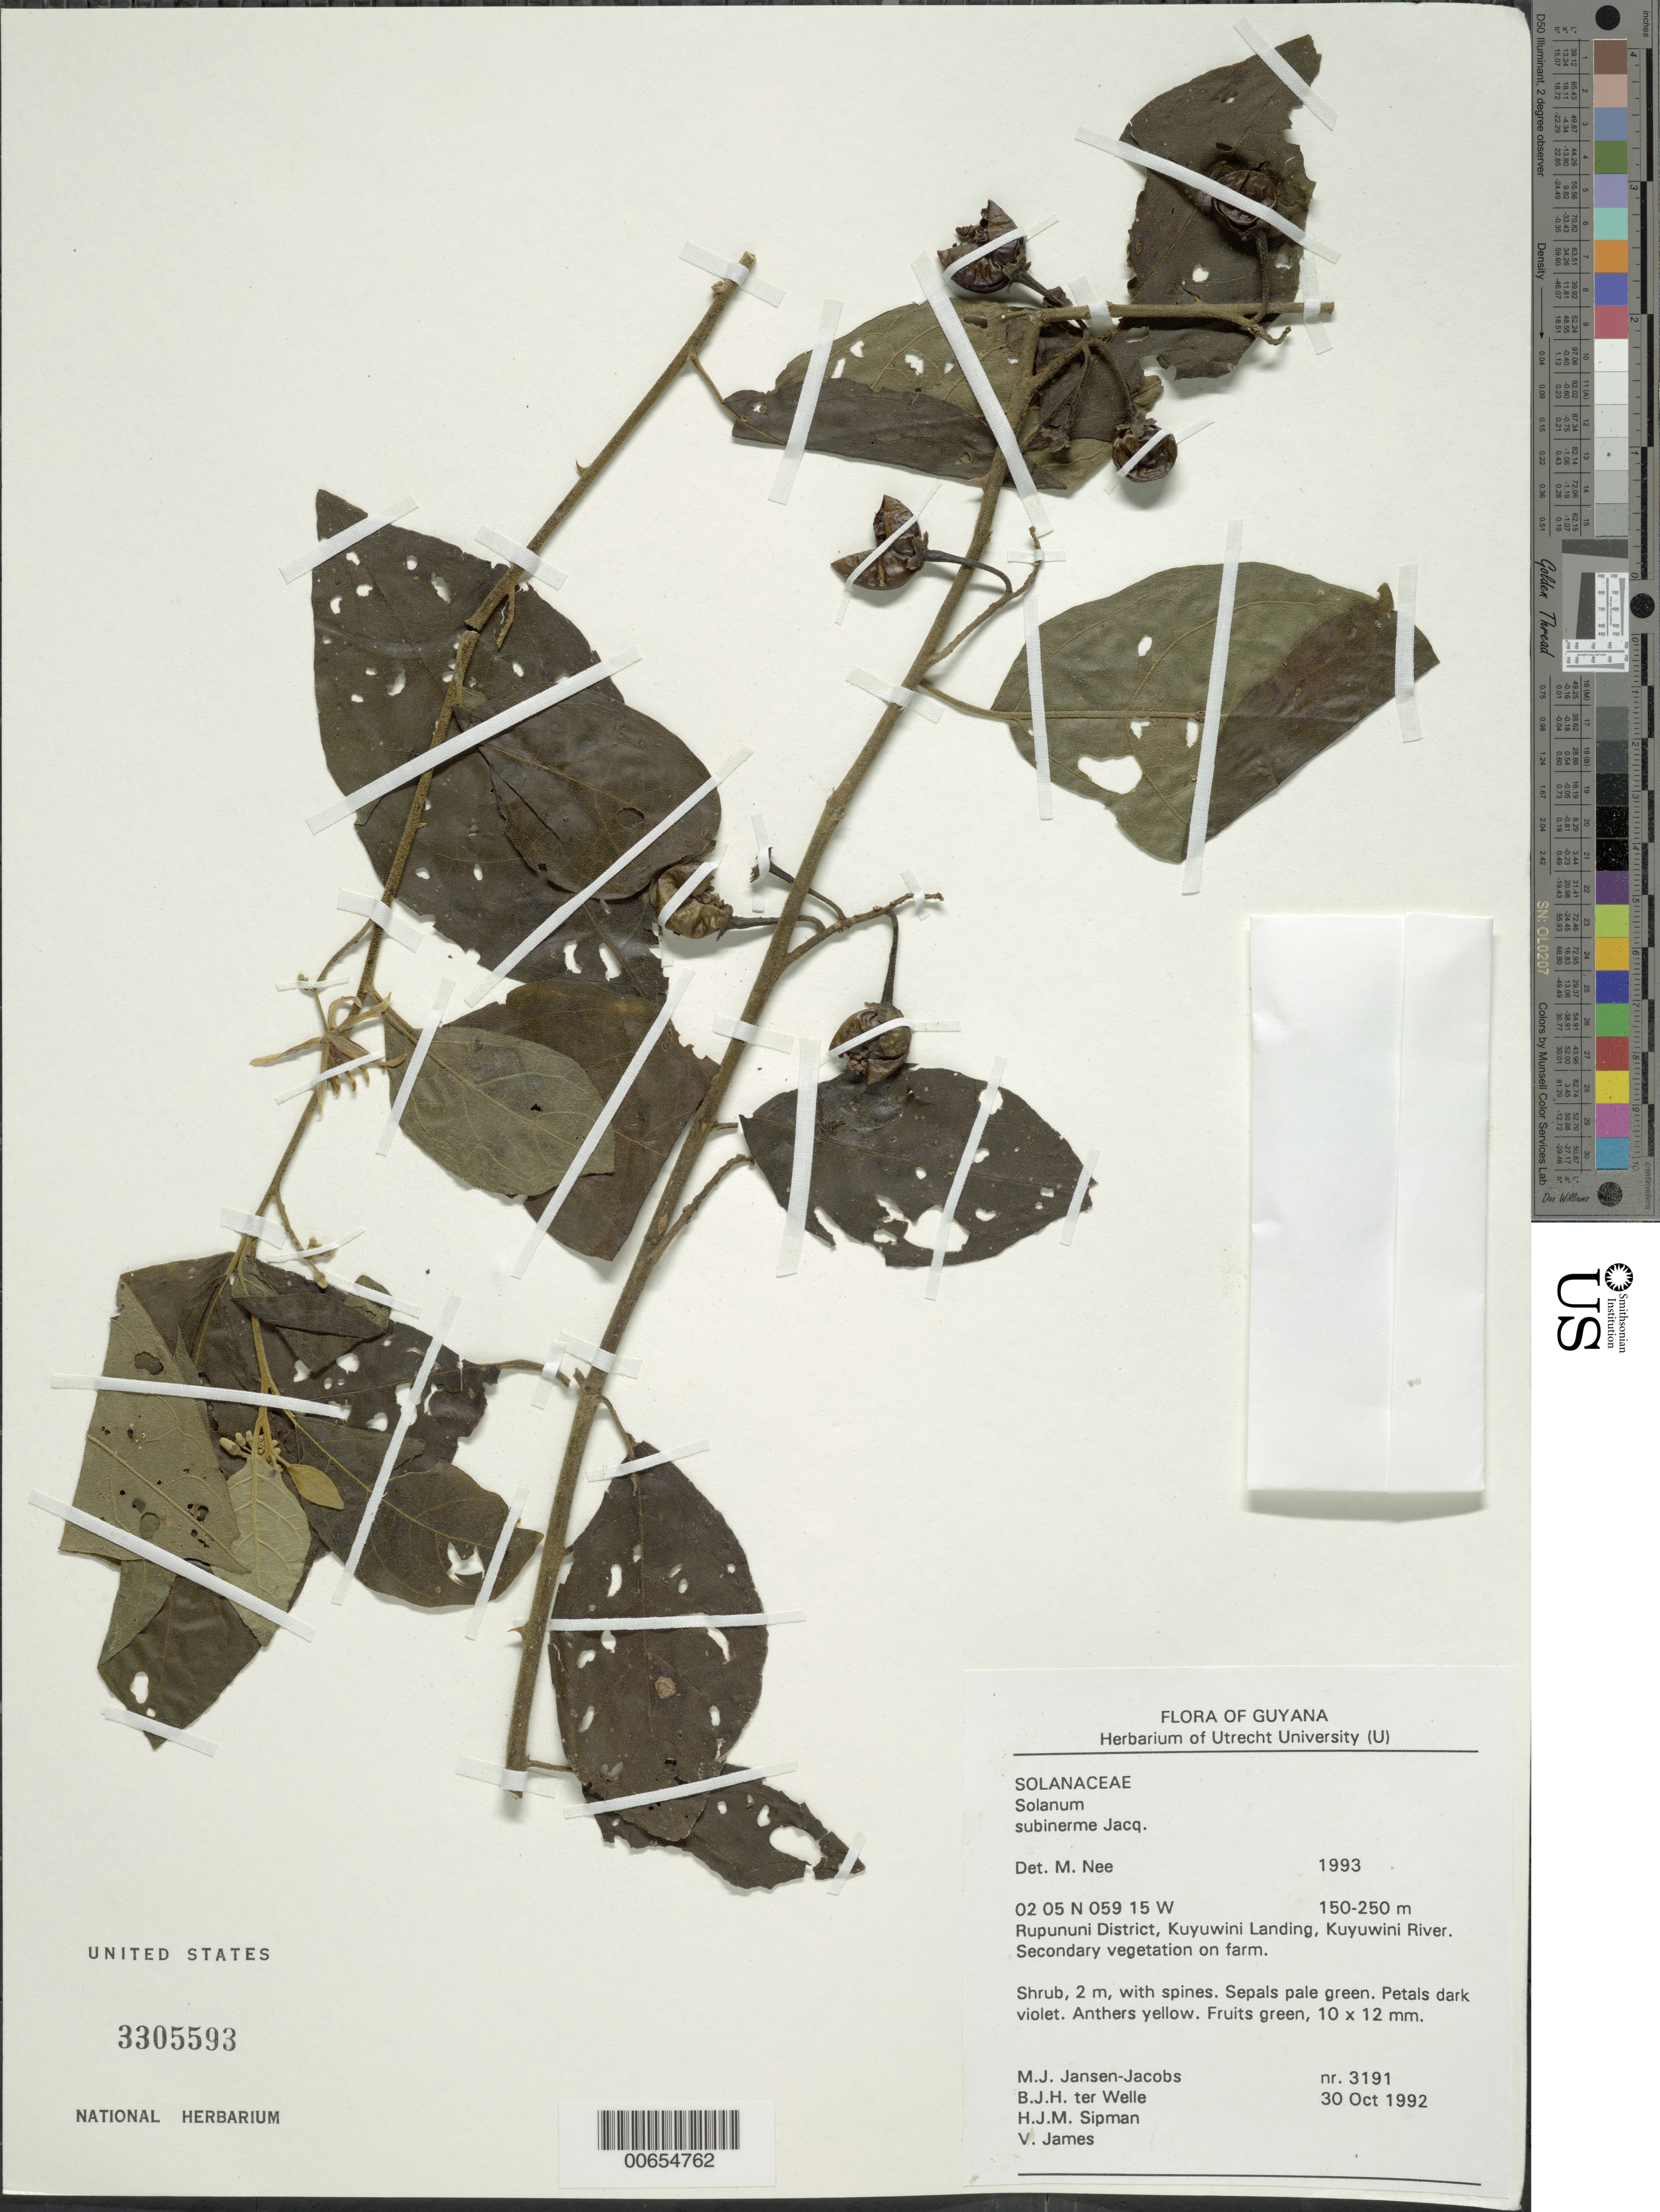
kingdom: Plantae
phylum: Tracheophyta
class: Magnoliopsida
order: Solanales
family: Solanaceae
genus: Solanum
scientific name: Solanum subinerme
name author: Jacq.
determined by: Nee, Michael H.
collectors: M. J. Jansen-Jacobs, B. Welle, H. J. M. Sipman & V. James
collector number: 3191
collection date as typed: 30 Oct 1992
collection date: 1992-10-30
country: Guyana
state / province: U. Takutu-U. Essequibo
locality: Kuyuwini Landing, Kuyuwini River; Rupununi District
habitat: Secondary vegetation on farm.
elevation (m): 150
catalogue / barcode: US 3305593